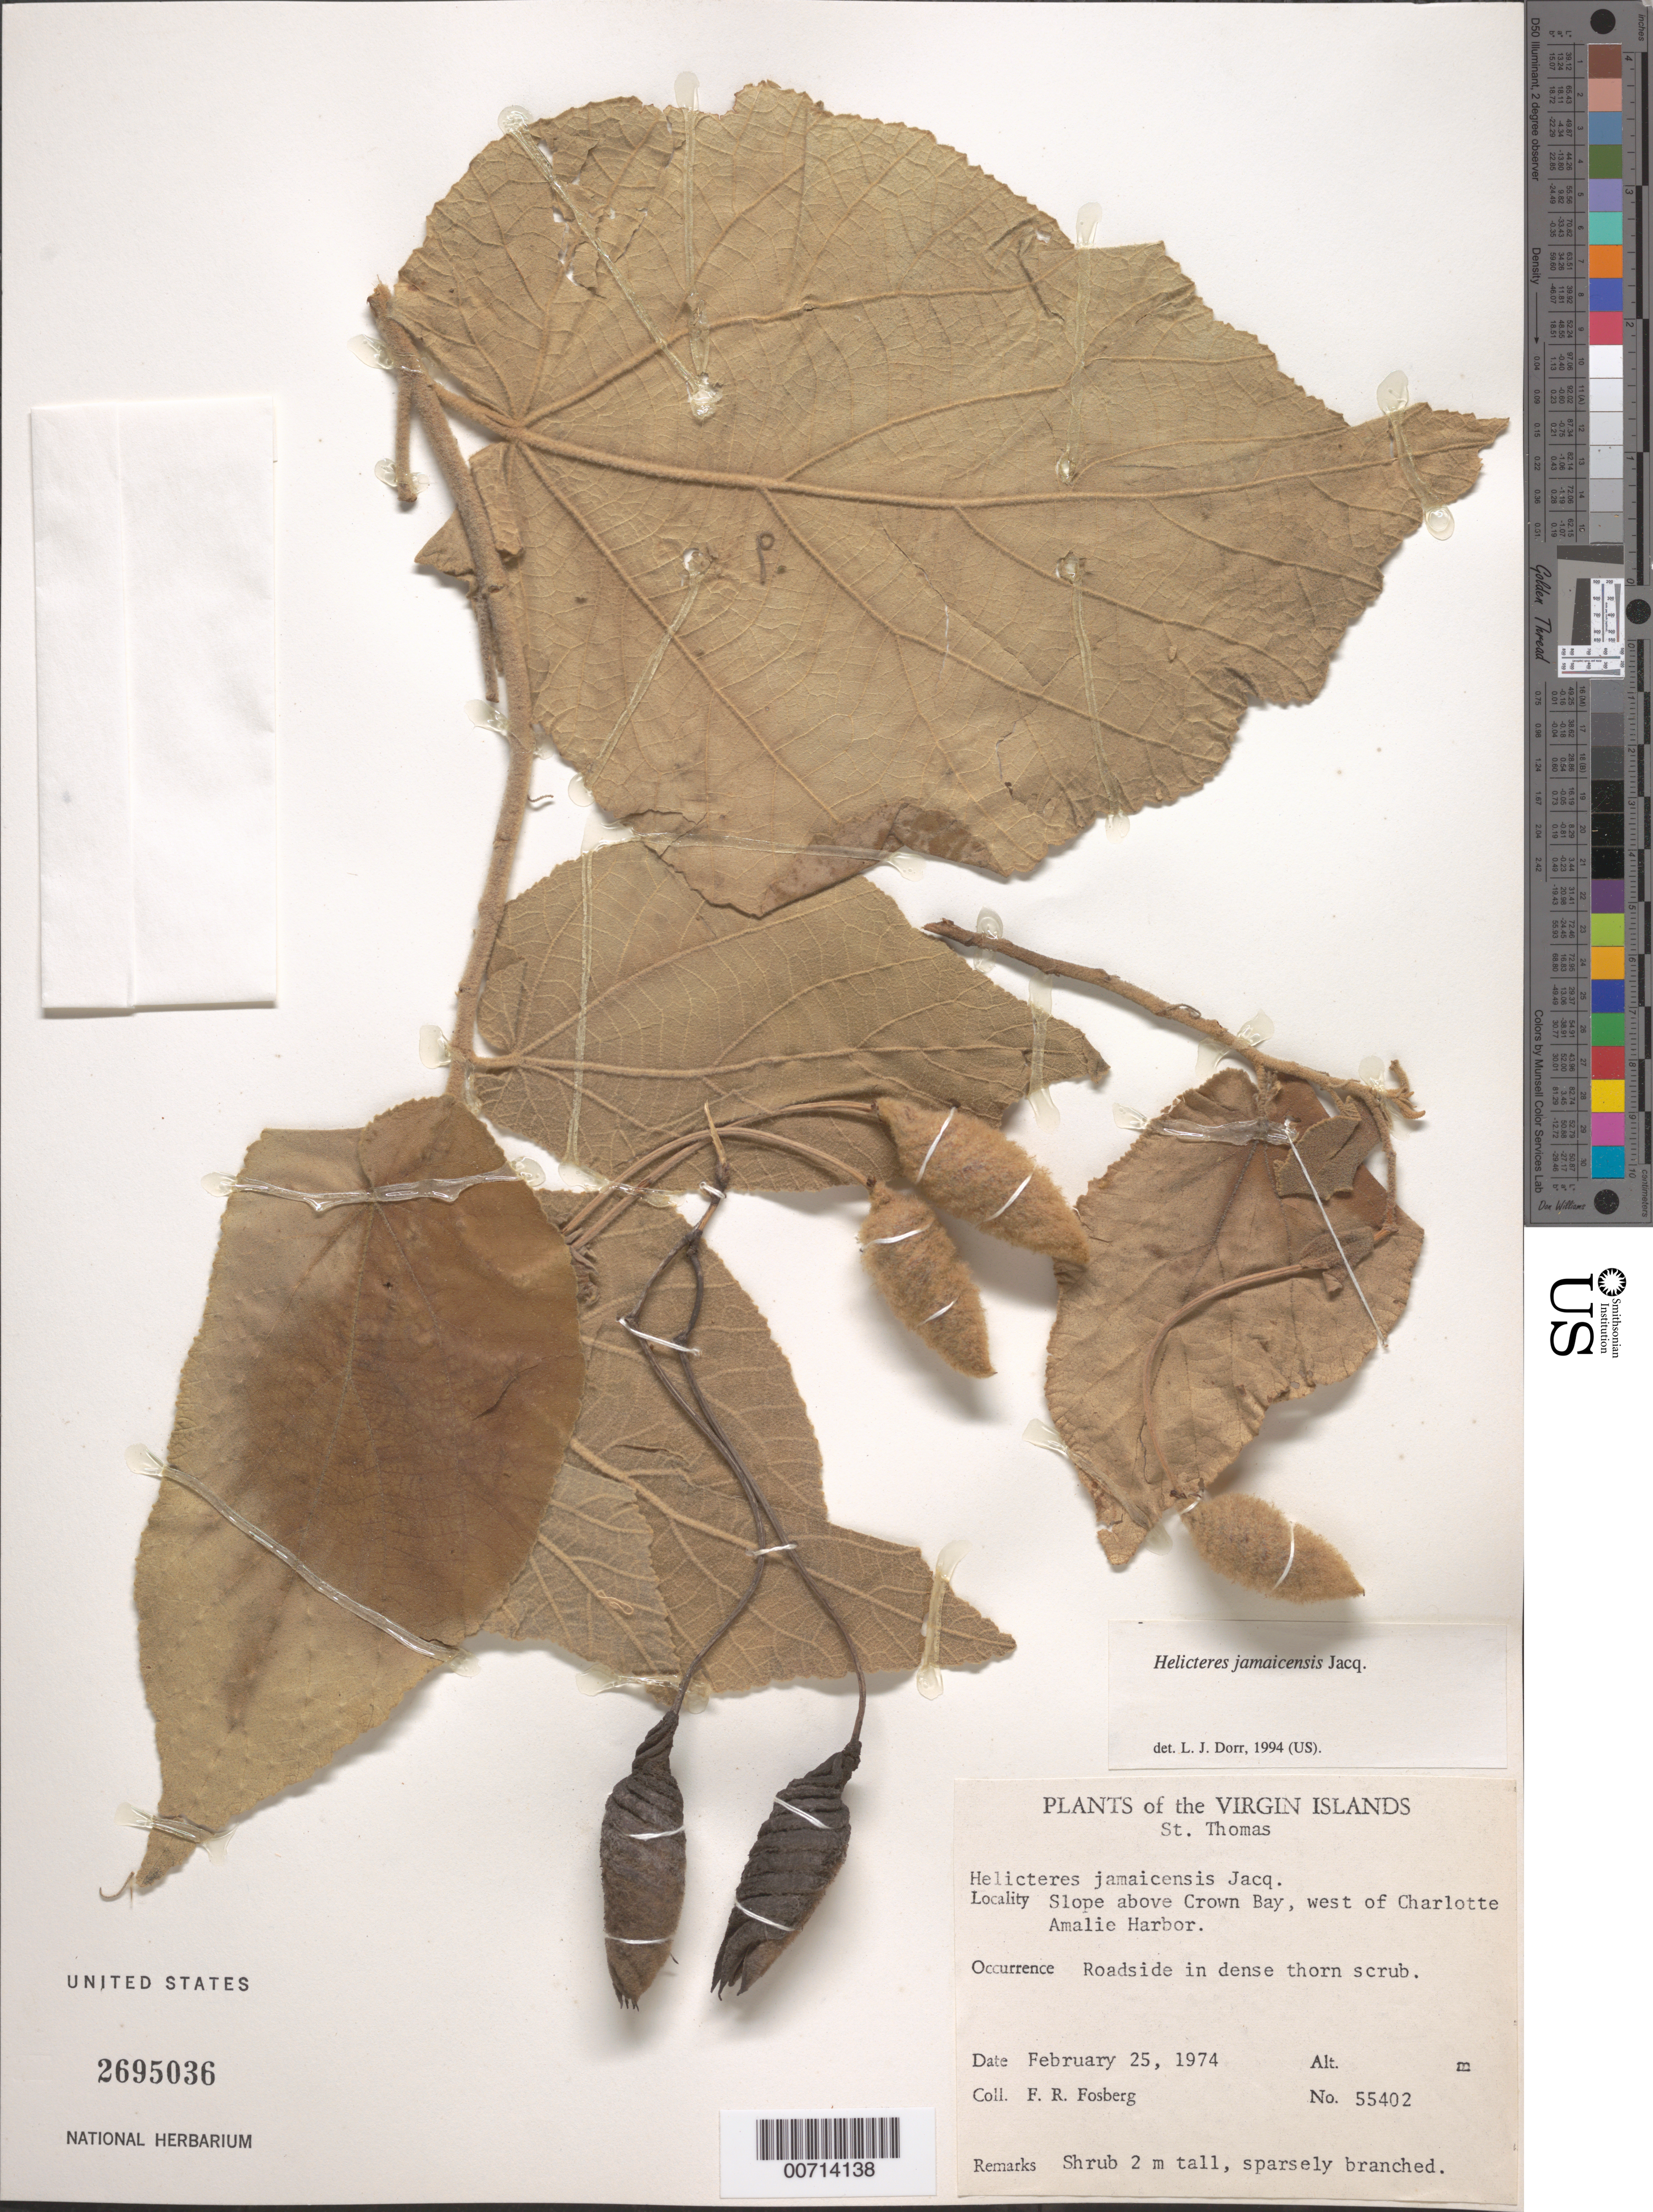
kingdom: Plantae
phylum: Tracheophyta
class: Magnoliopsida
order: Malvales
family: Malvaceae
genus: Helicteres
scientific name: Helicteres jamaicensis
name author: Jacq.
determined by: Dorr, L. J., (BOT), Smithsonian Institution - National Museum of Natural History (UNITED STATES)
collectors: F. R. Fosberg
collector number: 55402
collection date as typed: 25 Feb 1974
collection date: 1974-02-25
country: U.S. Virgin Islands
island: St. Thomas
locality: Slope above Crown Bay, W of Charlotte Amalie Harbor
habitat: Roadside in dense thorn scrub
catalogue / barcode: US 2695036